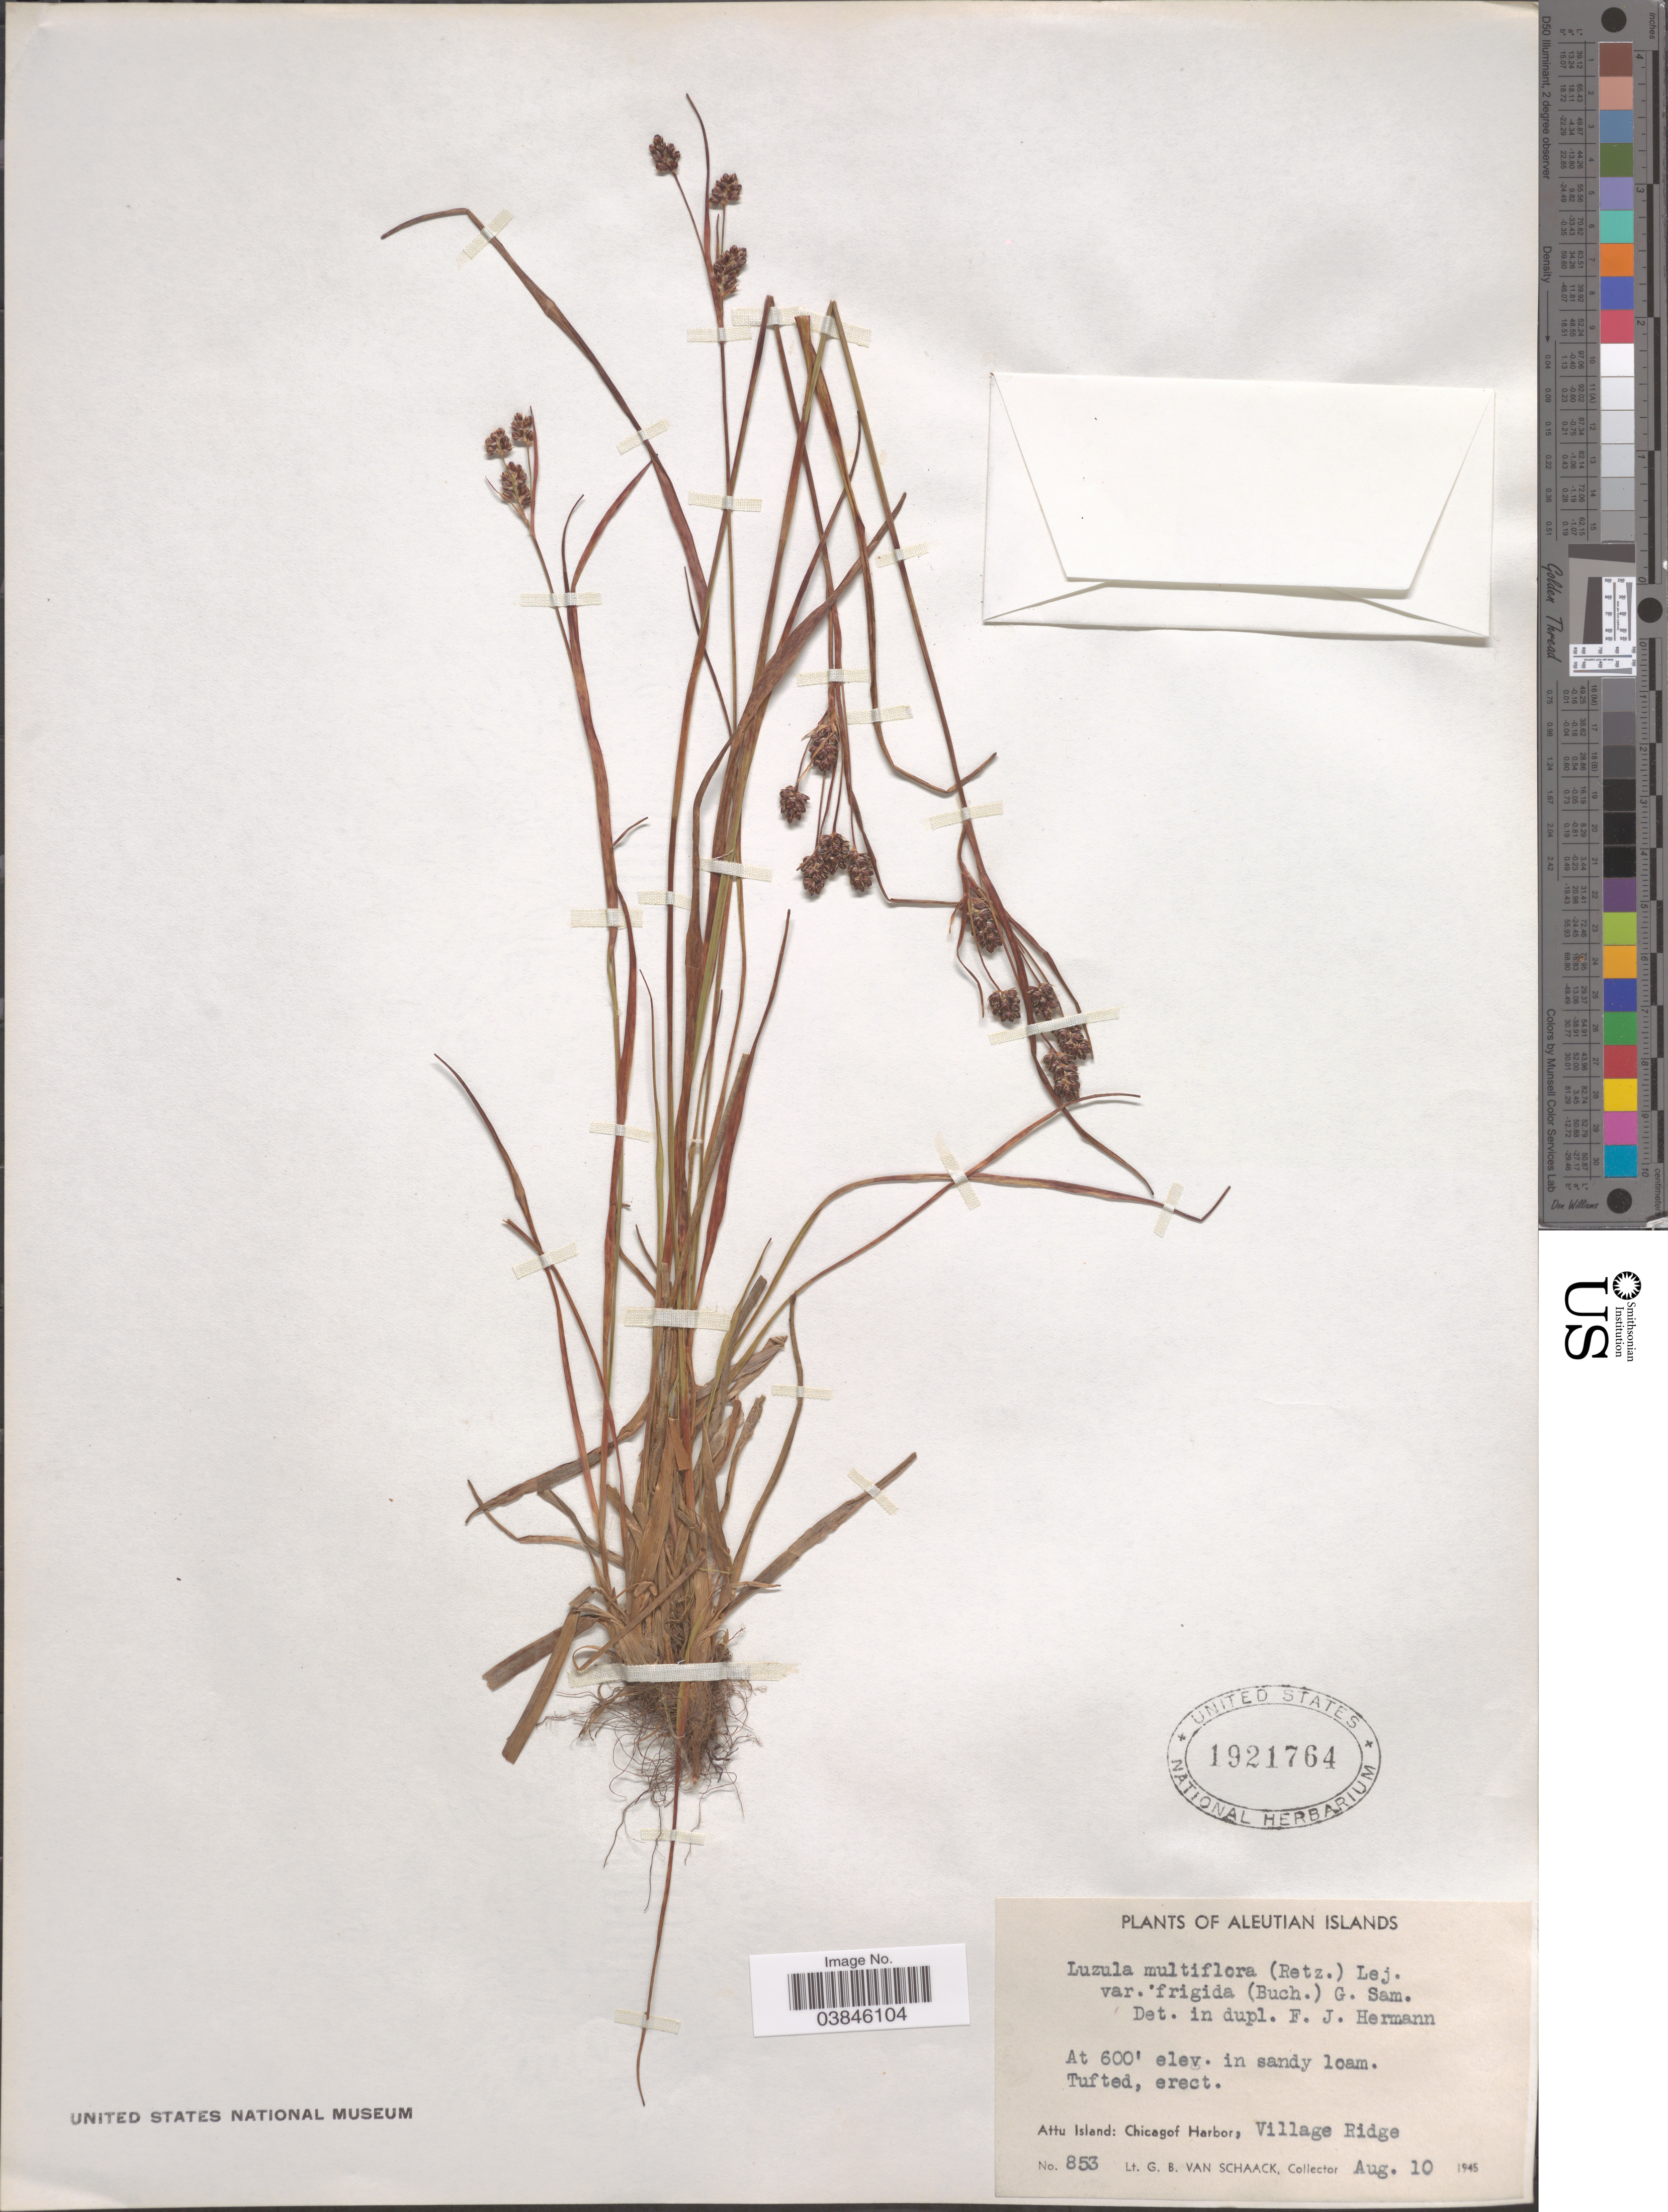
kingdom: Plantae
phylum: Tracheophyta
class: Liliopsida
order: Poales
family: Juncaceae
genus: Luzula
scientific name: Luzula multiflora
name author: (Ehrh.) Lej.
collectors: G. Van Schaack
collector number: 853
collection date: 1945-08-10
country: United States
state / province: Alaska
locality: The Aleutian Islands. Attu Island: Chicagof Harbor, Village Ridge.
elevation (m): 183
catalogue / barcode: US 1921764